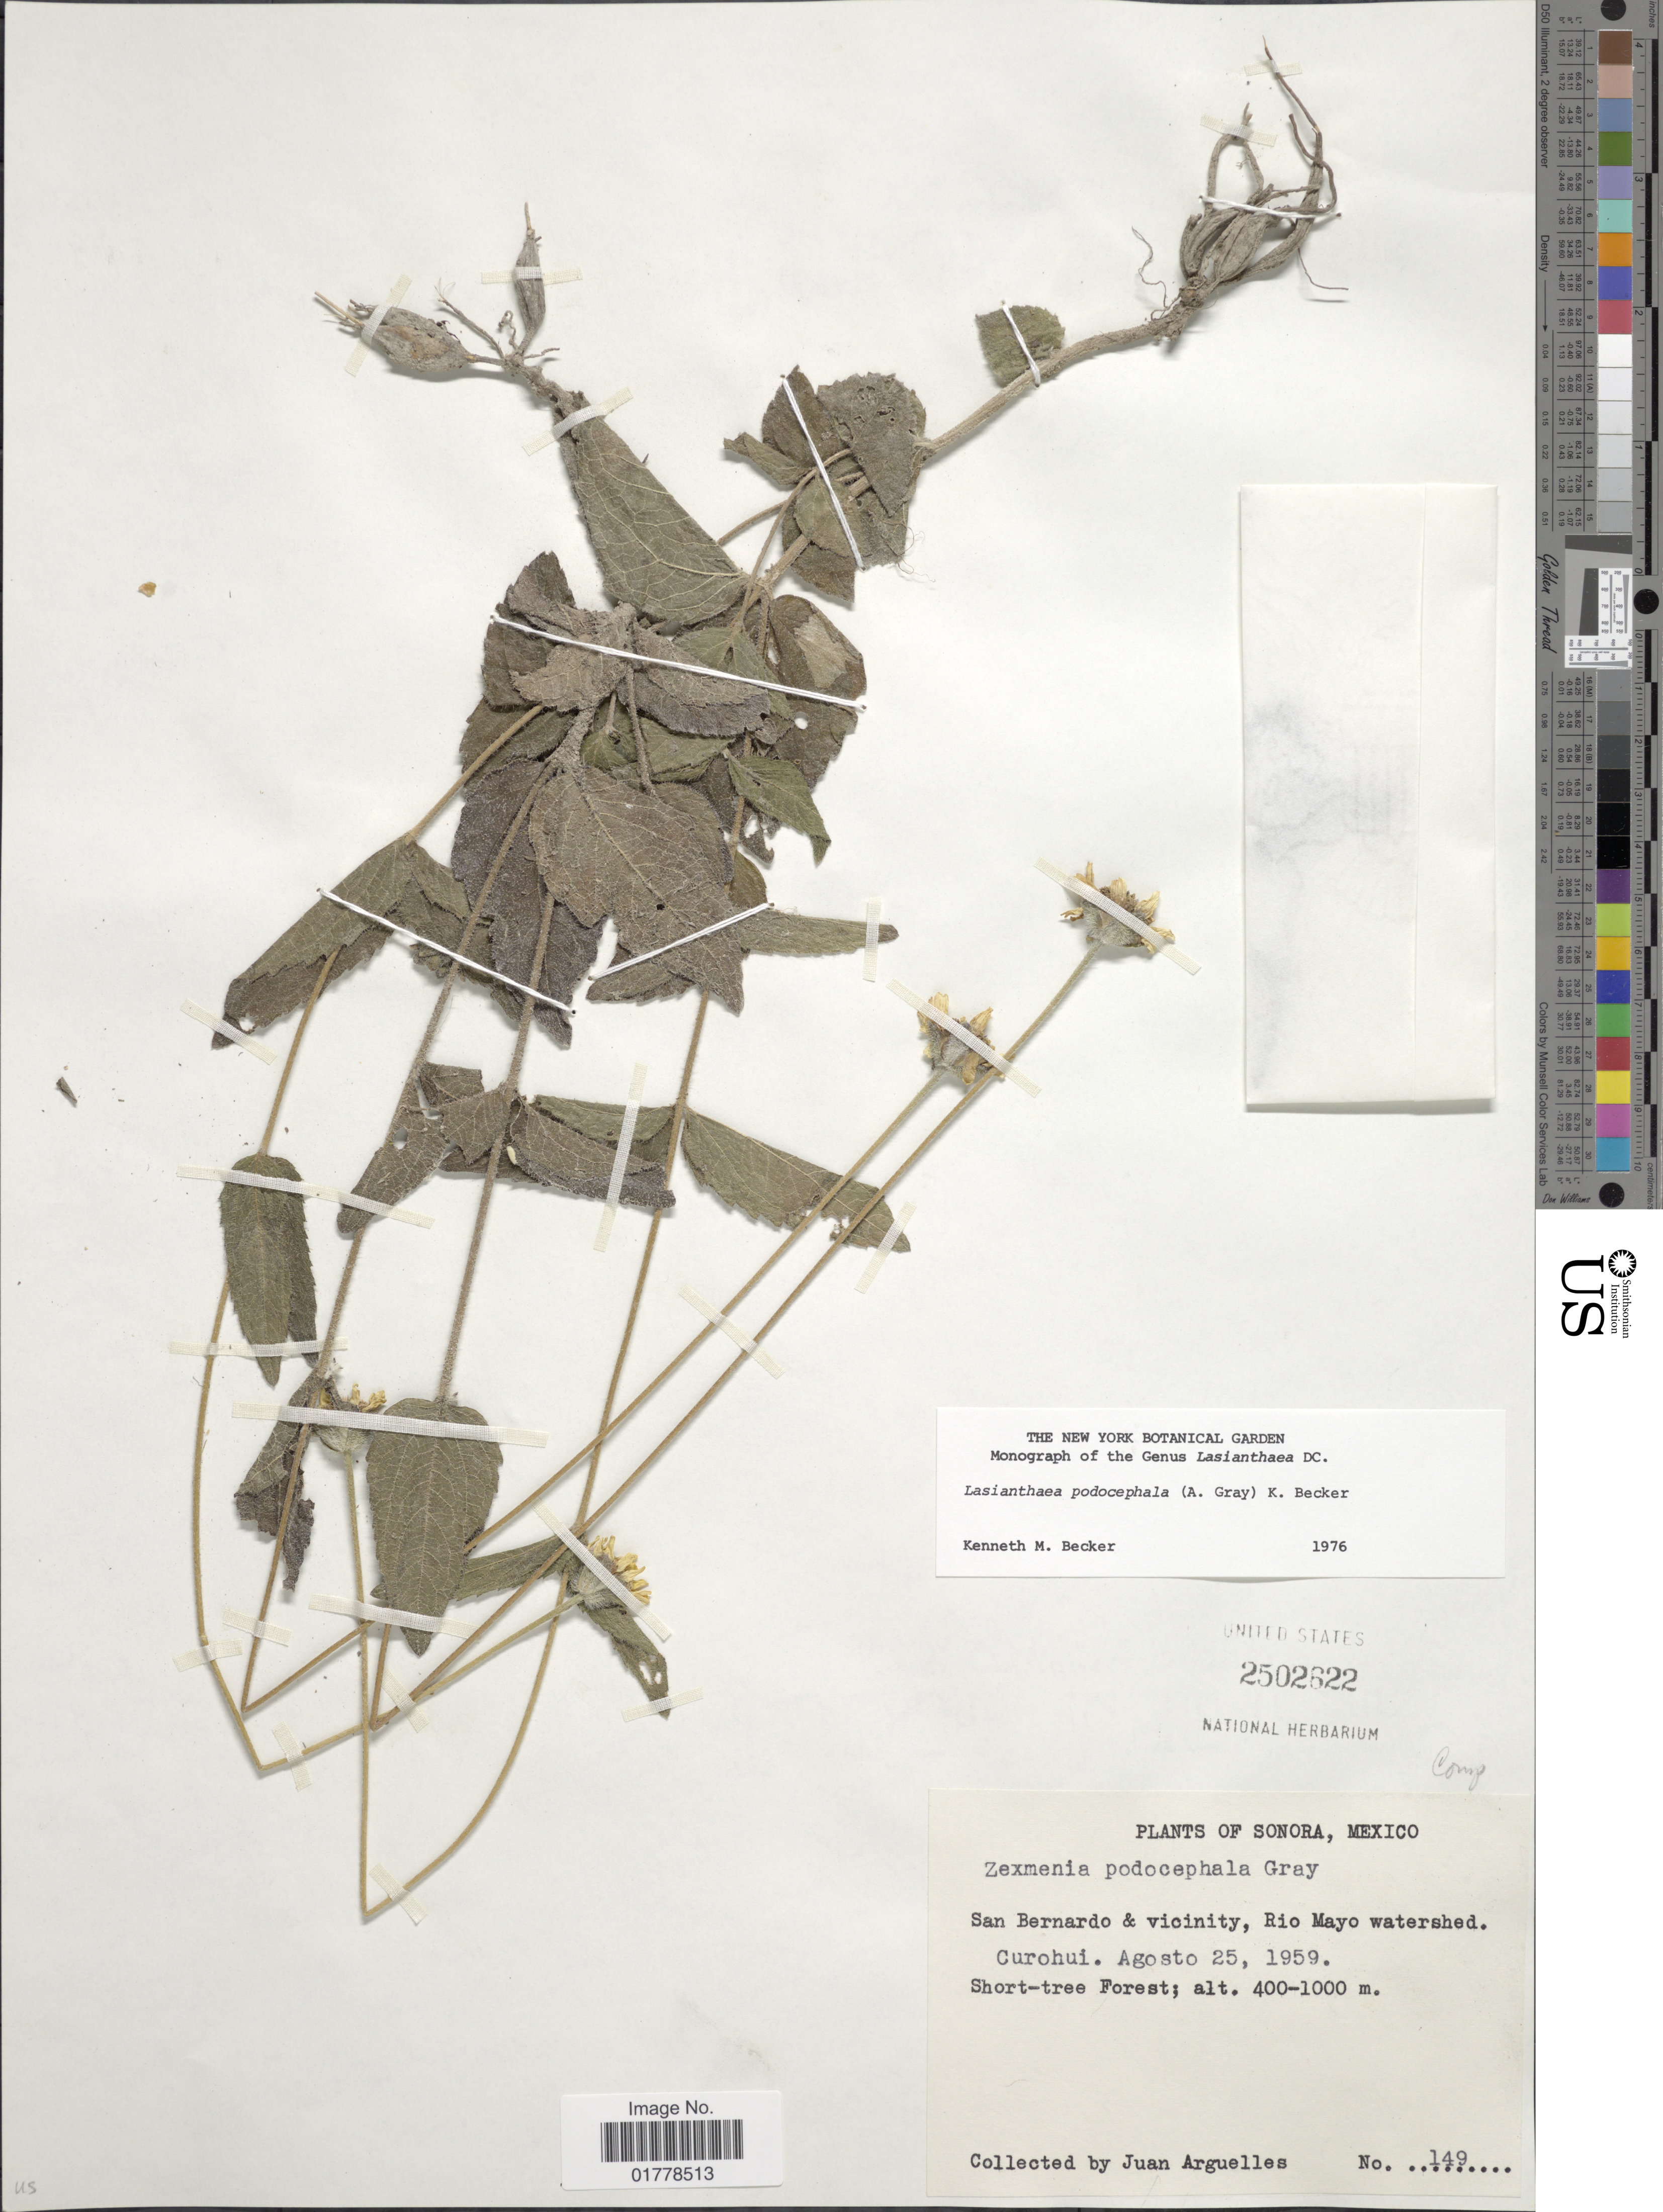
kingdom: Plantae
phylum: Tracheophyta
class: Magnoliopsida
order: Asterales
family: Asteraceae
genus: Lasianthaea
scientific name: Lasianthaea podocephala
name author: (A. Gray) K.M. Becker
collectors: J. Arguelles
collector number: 149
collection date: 1959-08-25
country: Mexico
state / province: Sonora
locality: Sonora, Mexico. San Bernardo & vicinity, Rio Mayo watershed. Curohui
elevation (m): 400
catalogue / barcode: US 2502622